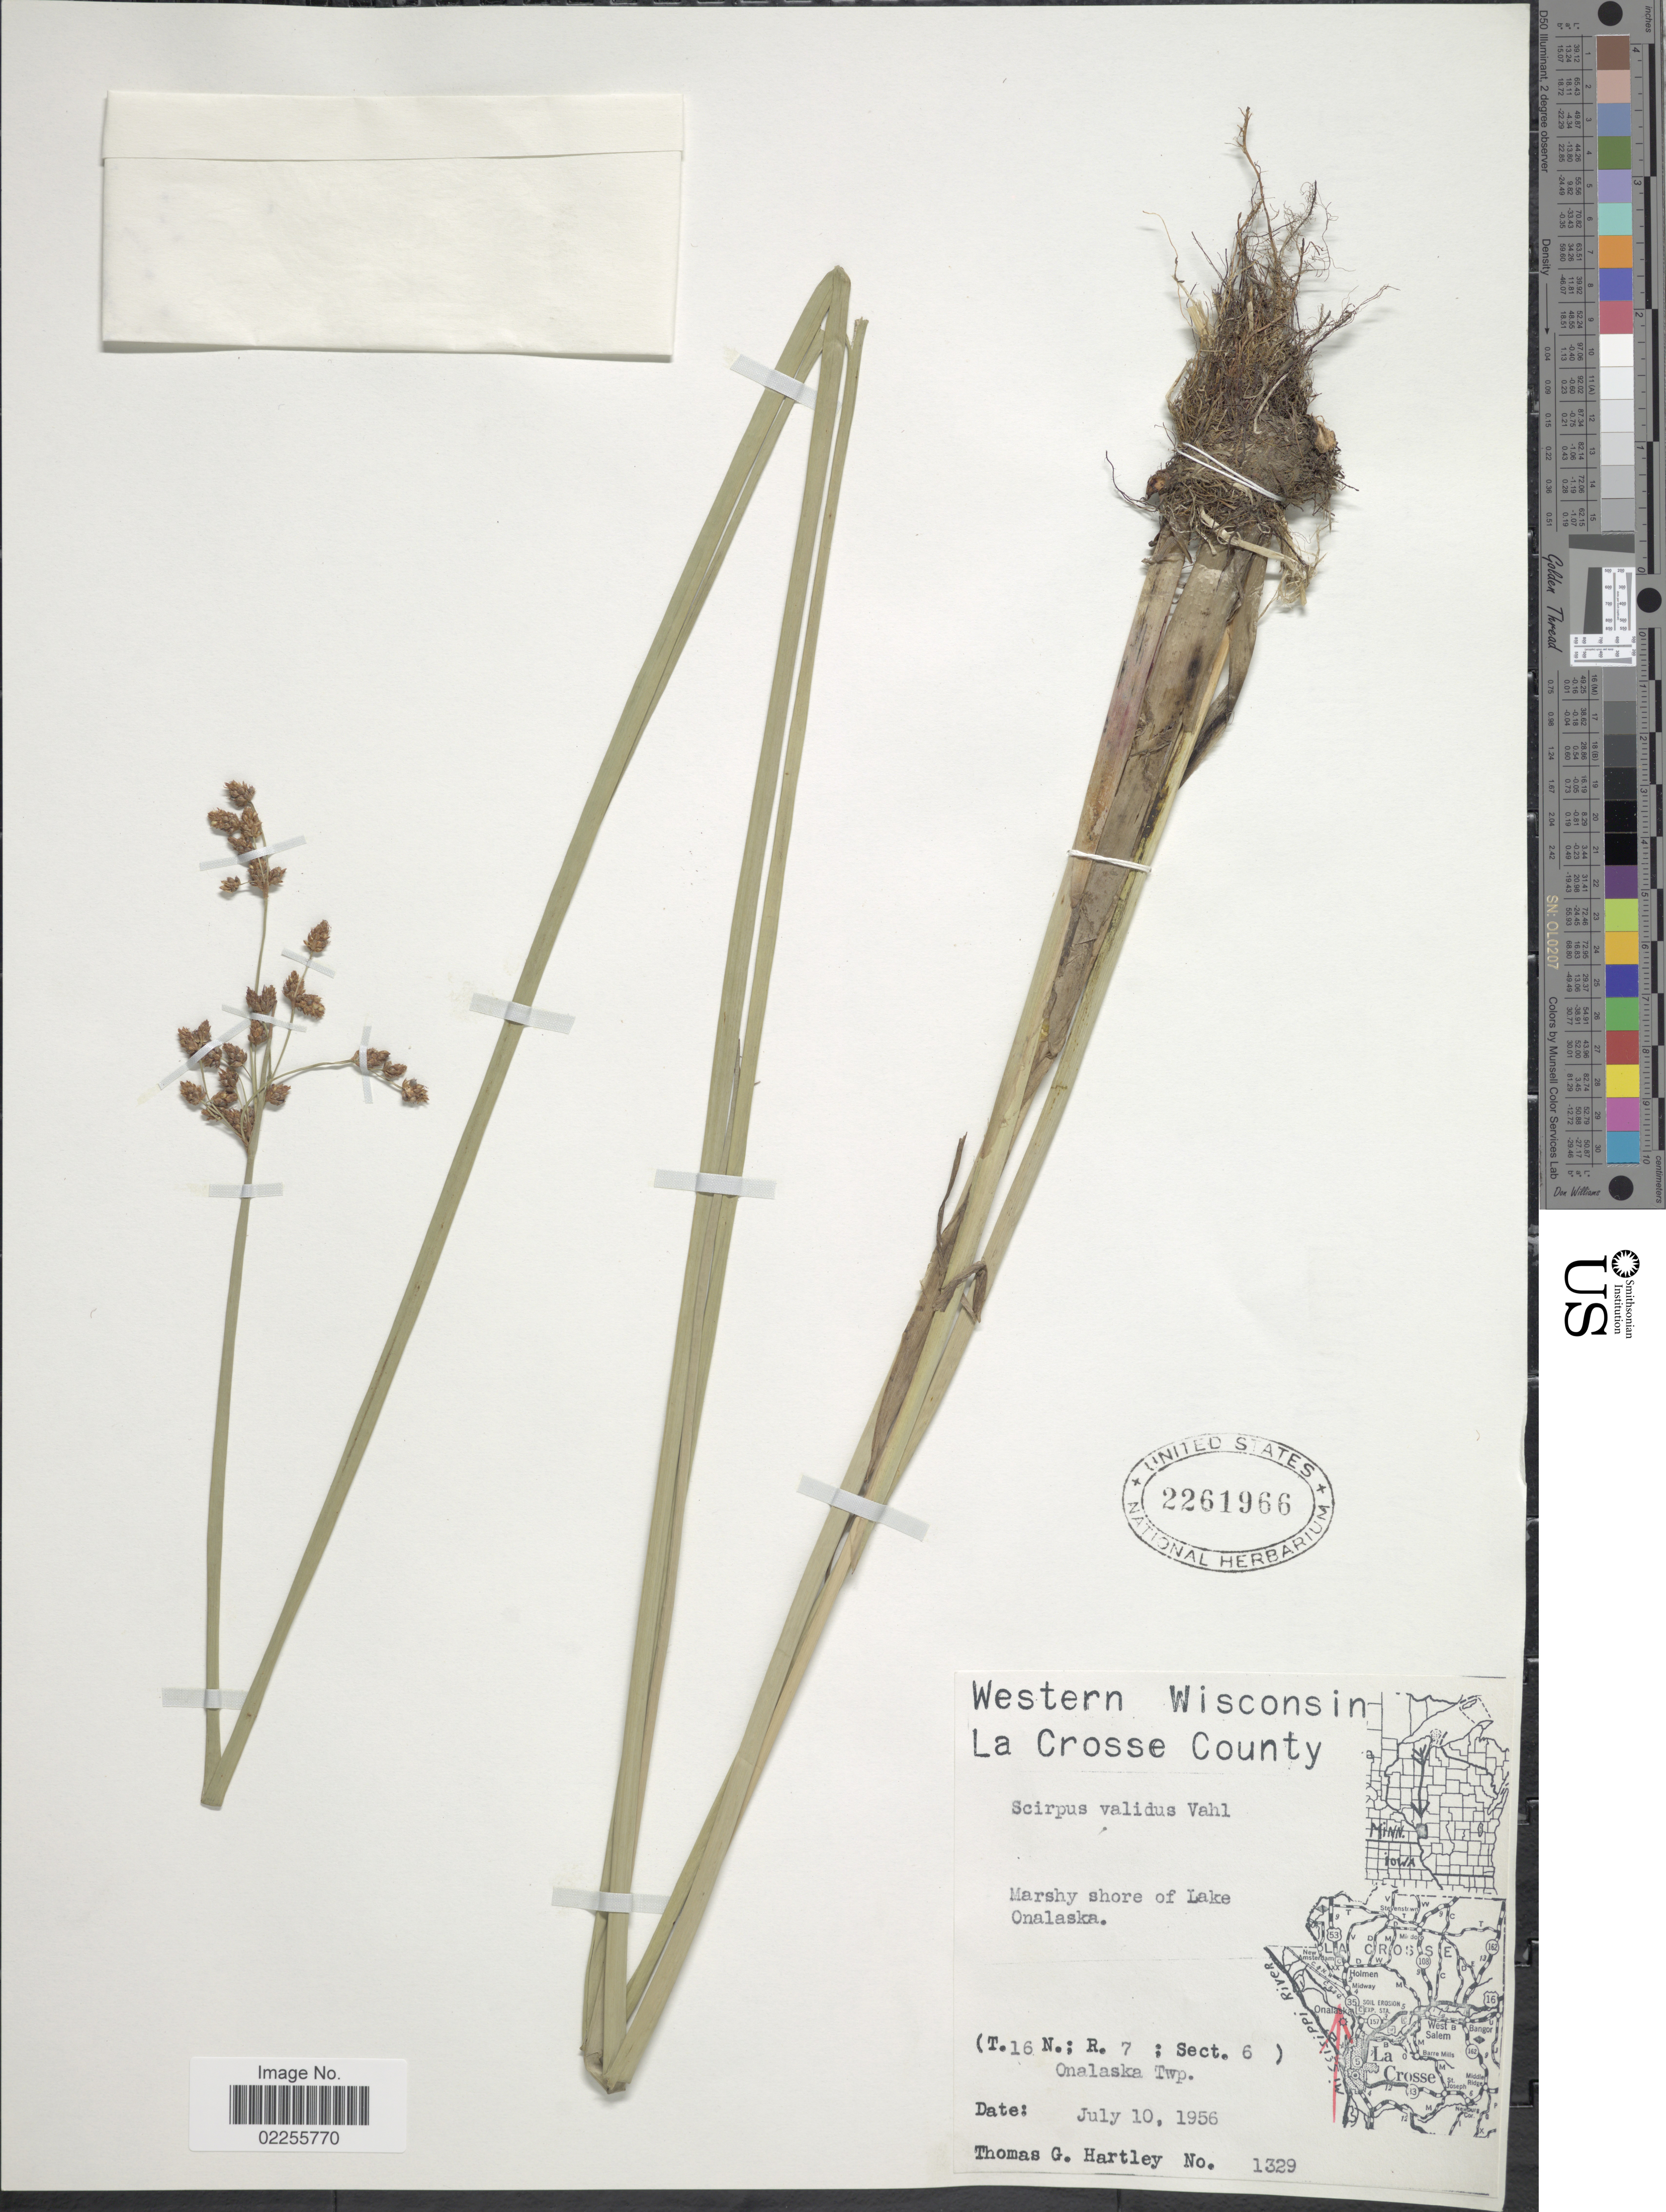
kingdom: Plantae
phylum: Tracheophyta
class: Liliopsida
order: Poales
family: Cyperaceae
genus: Schoenoplectus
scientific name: Schoenoplectus tabernaemontani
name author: (C.C. Gmel.) Palla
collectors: T. G. Hartley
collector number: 1329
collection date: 1956-07-10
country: United States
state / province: Wisconsin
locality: La Crosse County, marshy shore of Lake Onalaska (T.16N.; R. 7; Sect. 6) Onalaska Twp.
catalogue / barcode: US 2261966